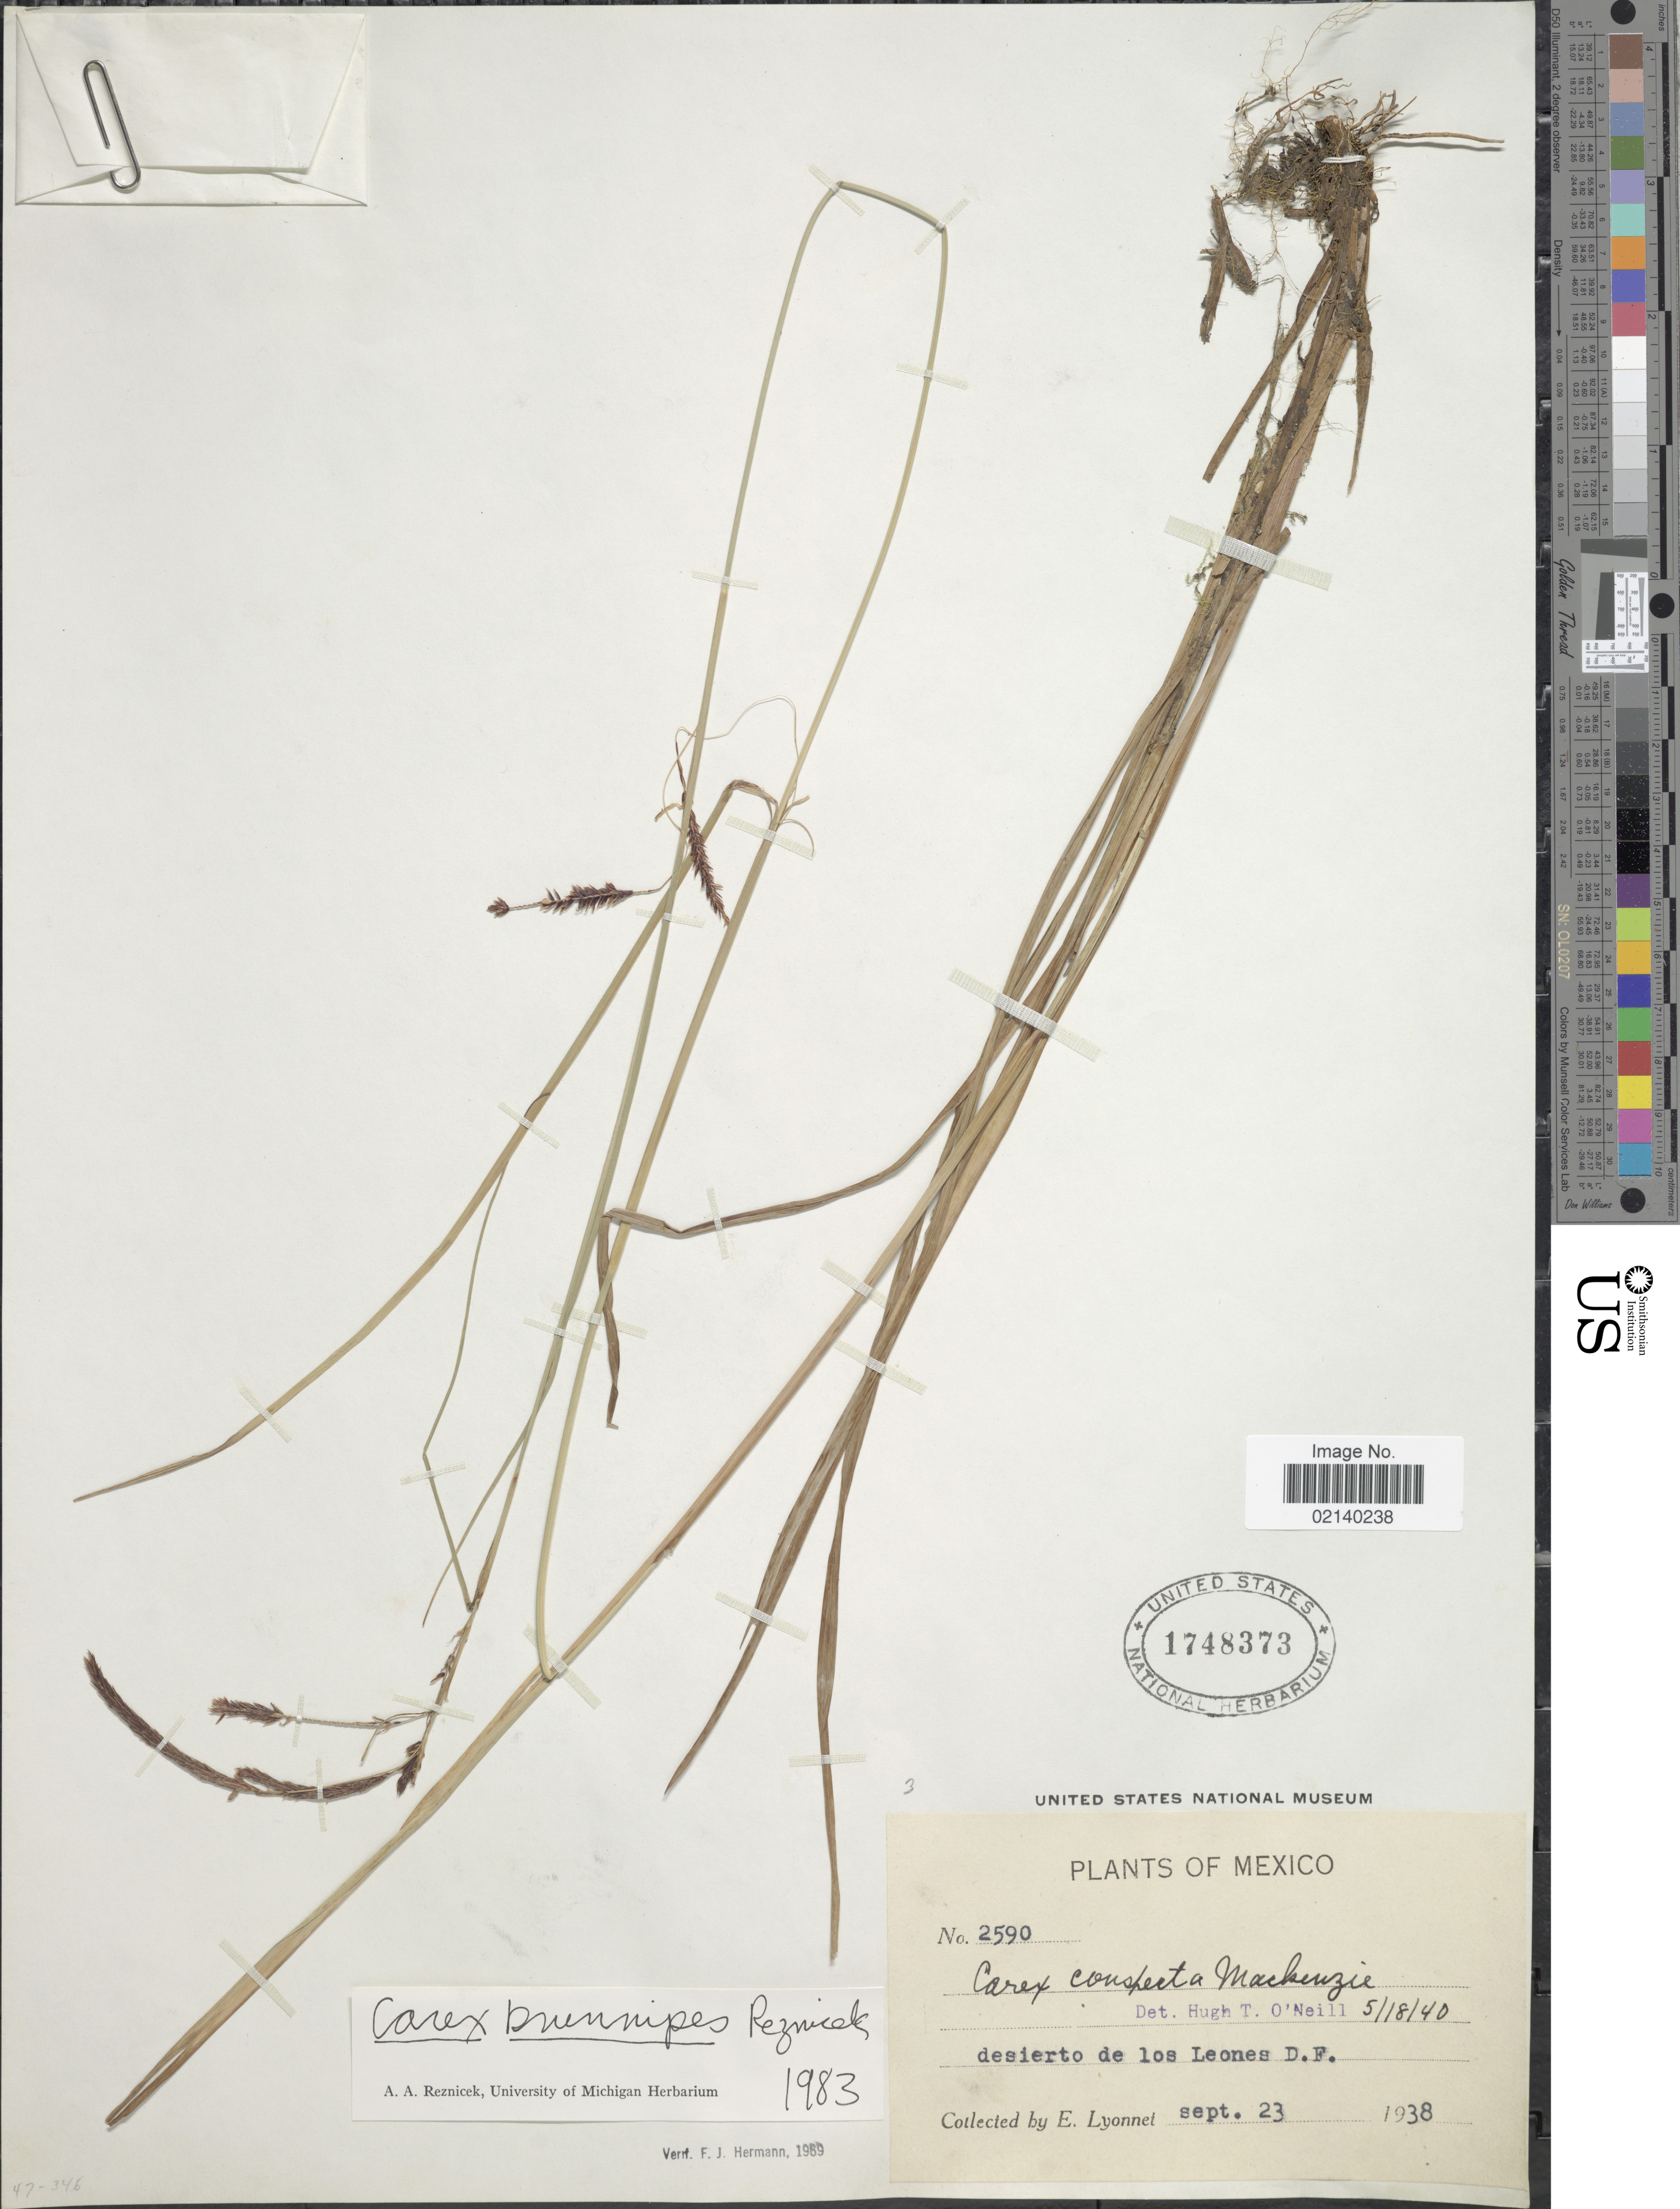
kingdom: Plantae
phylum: Tracheophyta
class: Liliopsida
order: Poales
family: Cyperaceae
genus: Carex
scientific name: Carex brunnipes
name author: Reznicek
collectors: E. Lyonnet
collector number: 2590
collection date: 1938-09-23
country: Mexico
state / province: Distrito Federal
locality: Desierto de los Leones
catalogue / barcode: US 1748373